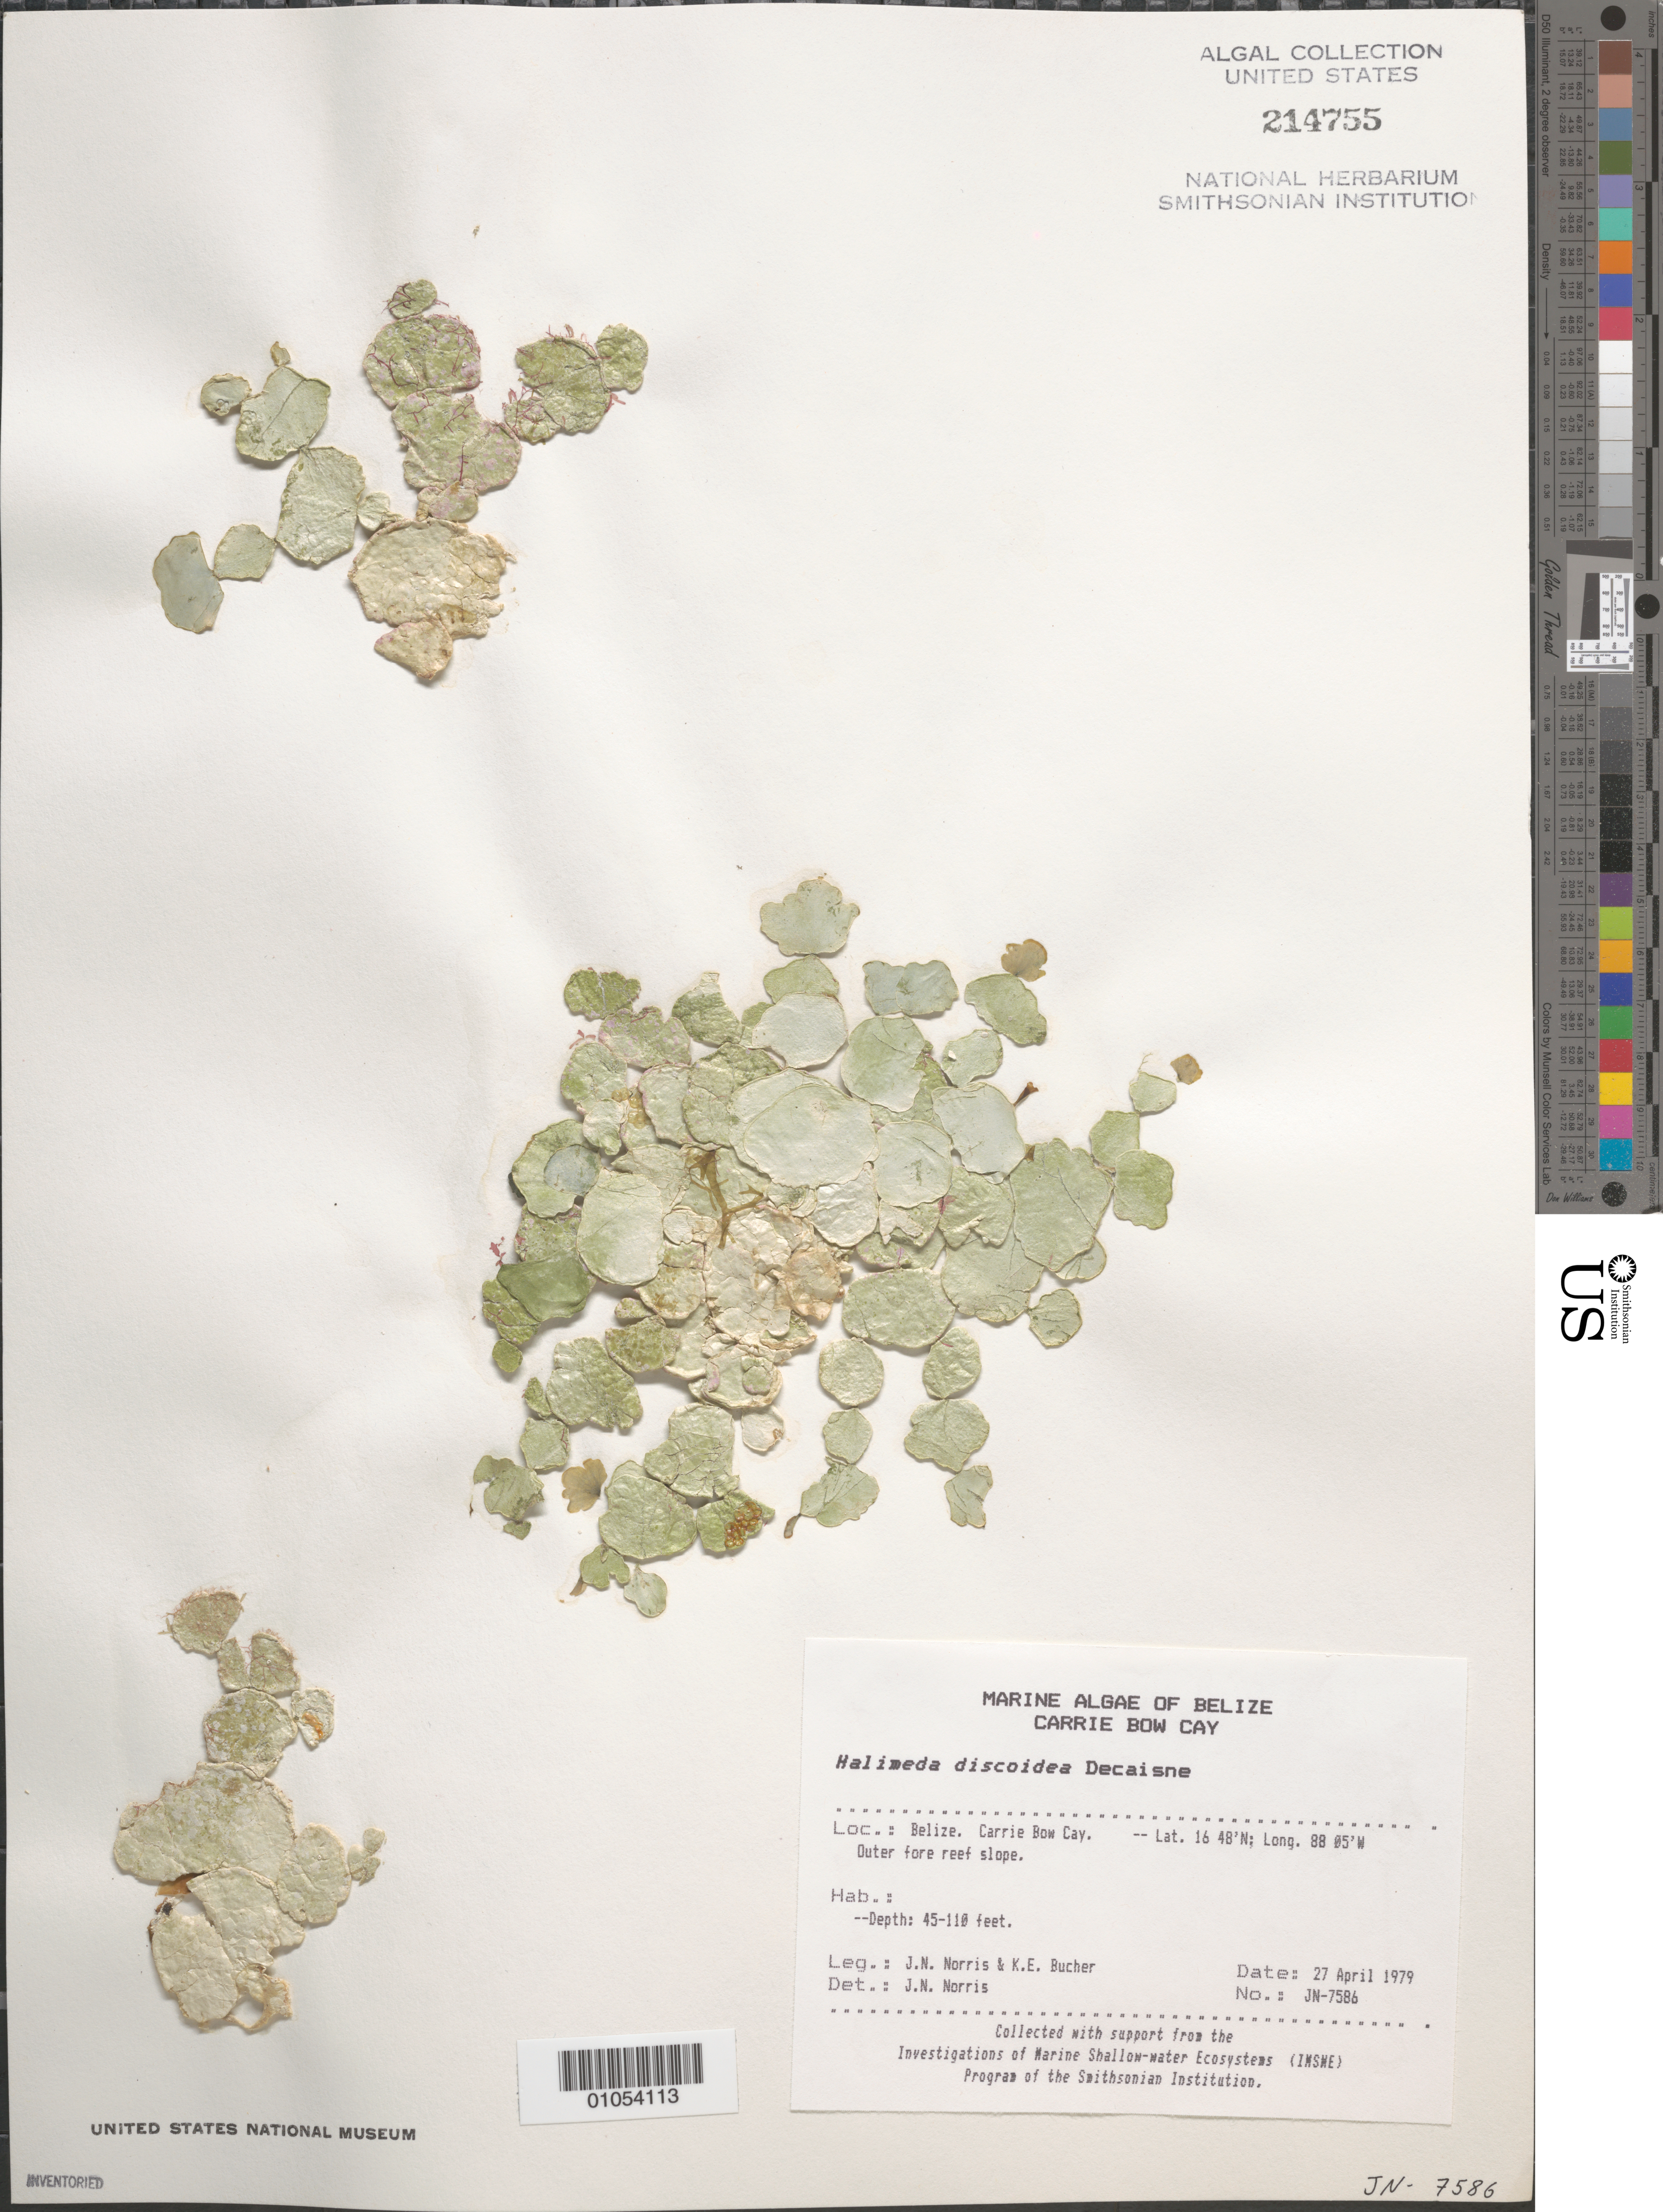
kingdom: Plantae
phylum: Chlorophyta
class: Ulvophyceae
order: Bryopsidales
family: Halimedaceae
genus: Halimeda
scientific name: Halimeda discoidea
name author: Decne.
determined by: Norris, James N.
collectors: J. N. Norris & K. E. Bucher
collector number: JN-7586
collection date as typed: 27 Apr 1979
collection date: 1979-04-27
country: Belize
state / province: Stann Creek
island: Carrie Bow Cay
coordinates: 16 48'N, 88 05'W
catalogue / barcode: US 214755